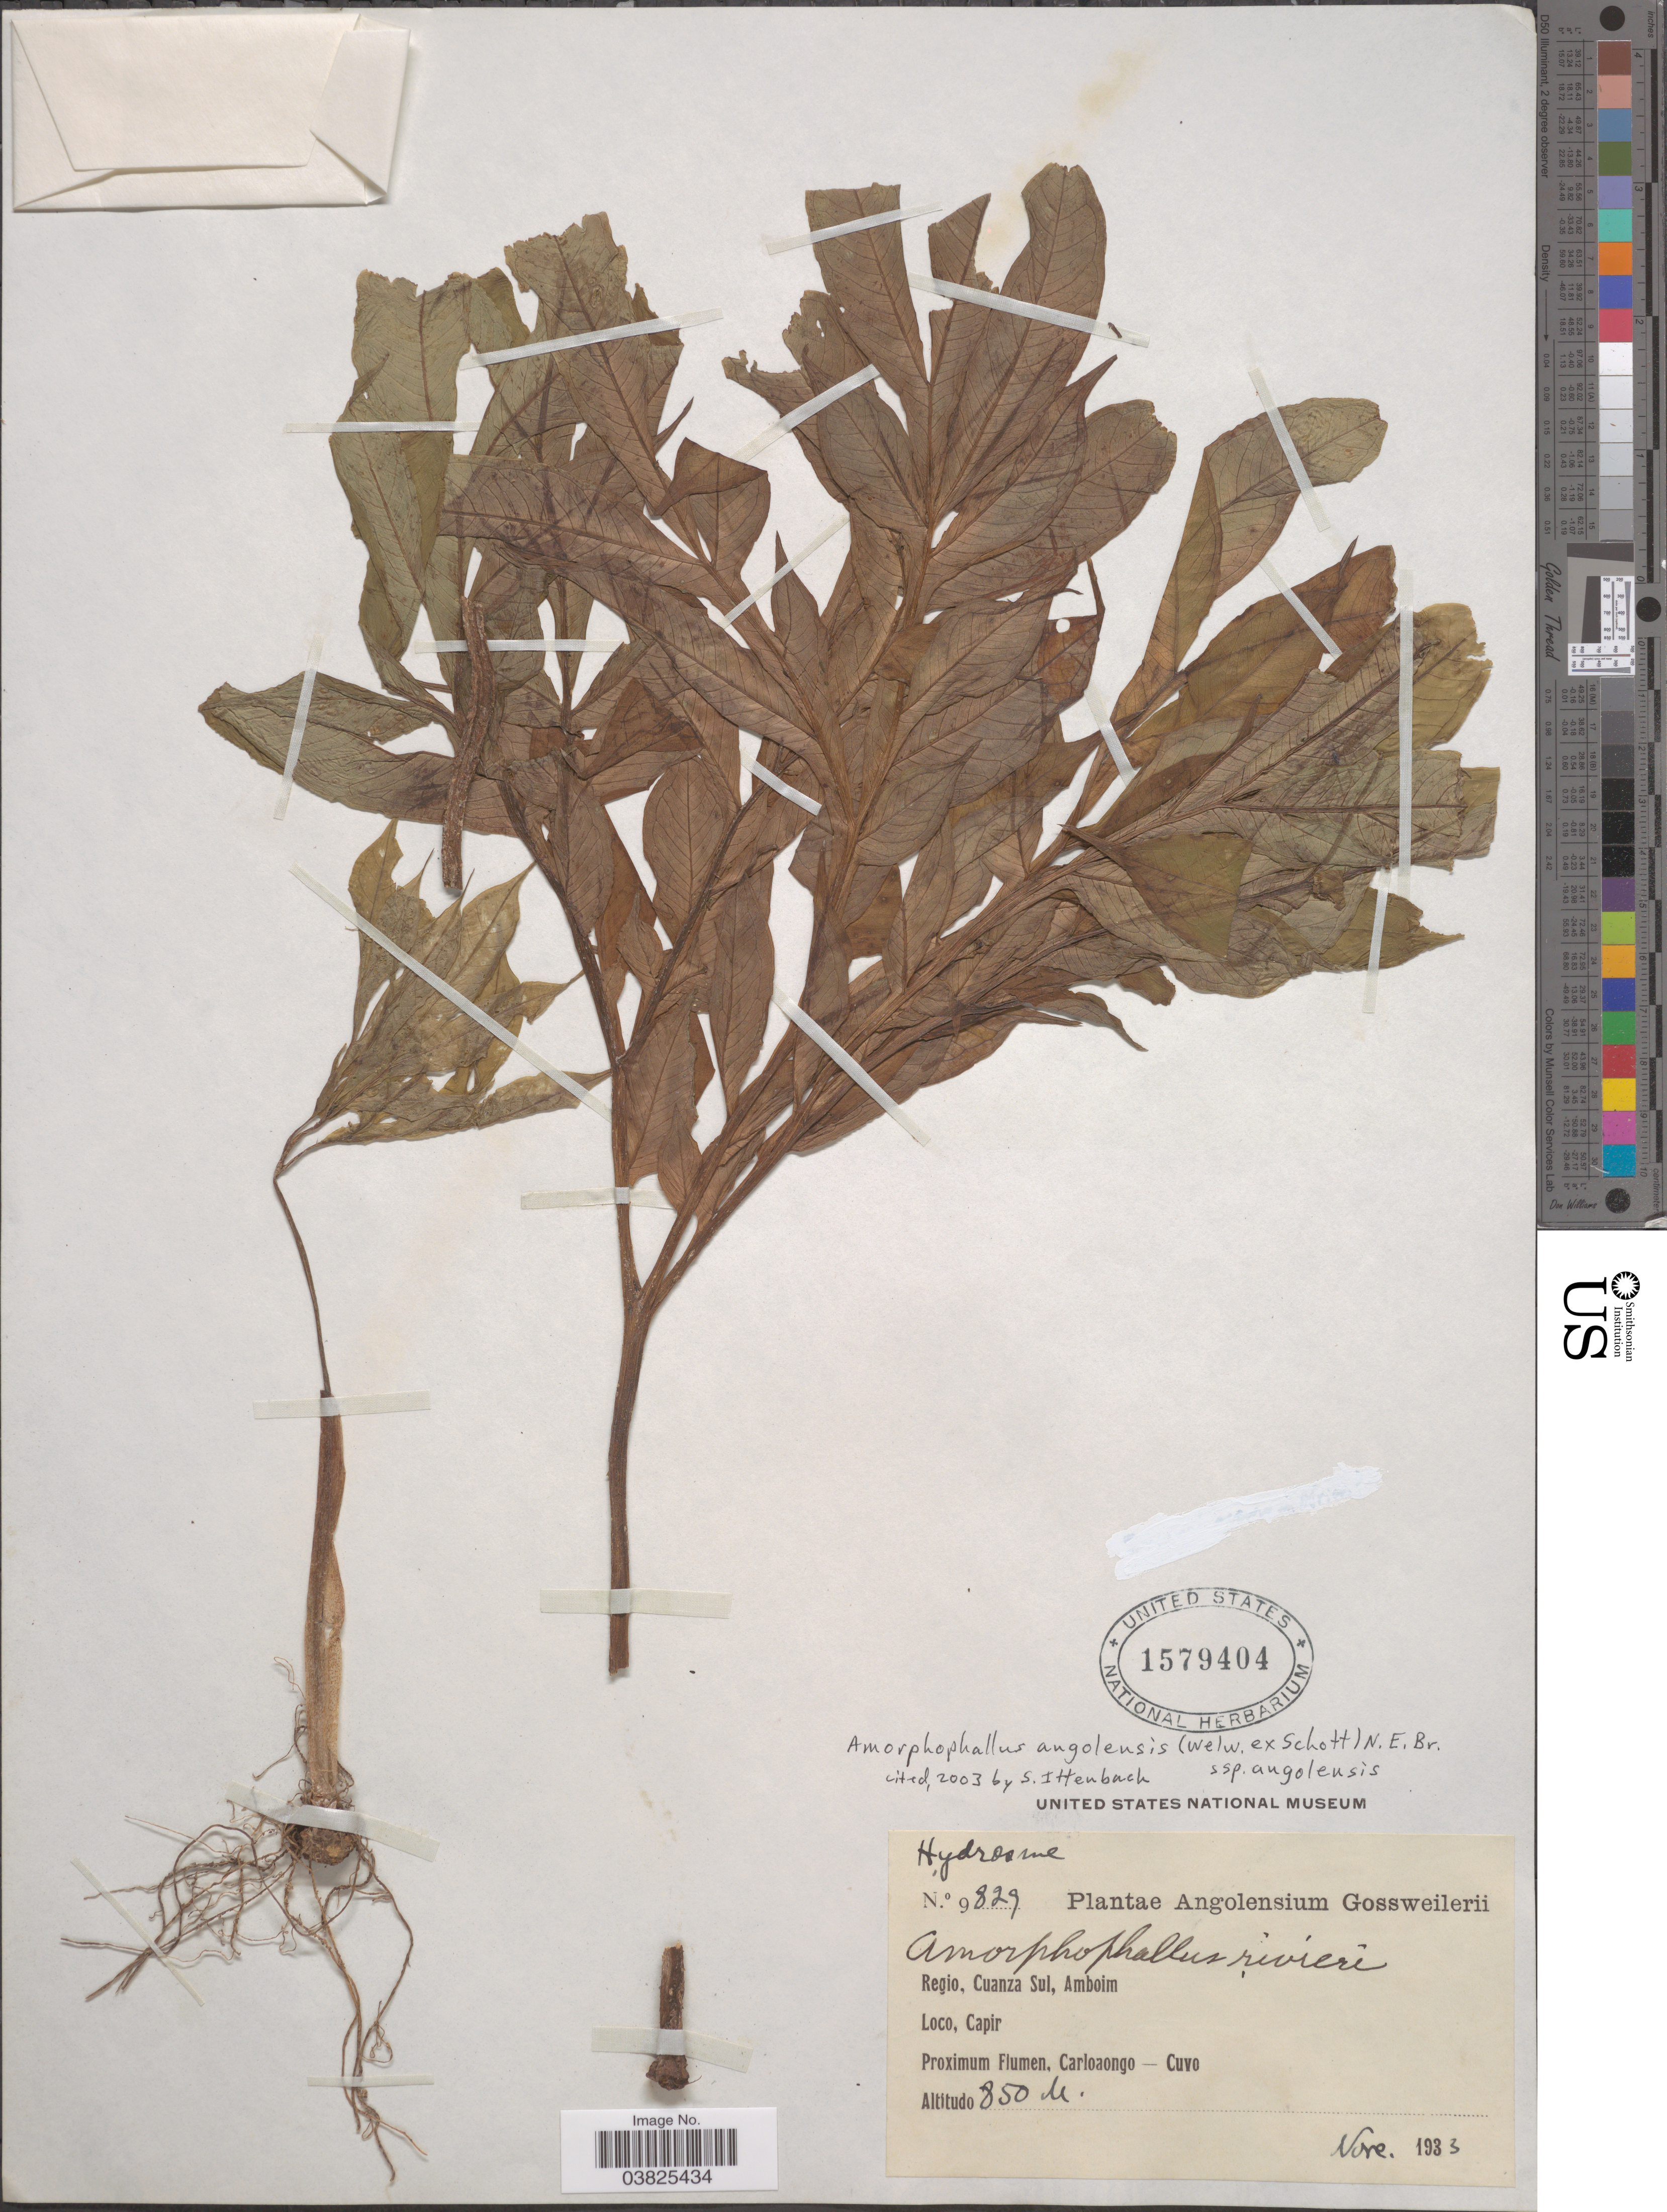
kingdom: Plantae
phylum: Tracheophyta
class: Liliopsida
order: Alismatales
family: Araceae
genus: Amorphophallus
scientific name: Amorphophallus angolensis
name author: (Welw. ex Schott) N.E. Br.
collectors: -. Gossweiler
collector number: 9829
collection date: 1933-11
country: Angola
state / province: Cuanza Sul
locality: Regio, Cuanza Sul, Amboim. Carloaongo - Cuvo.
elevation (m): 850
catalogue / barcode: US 1579404